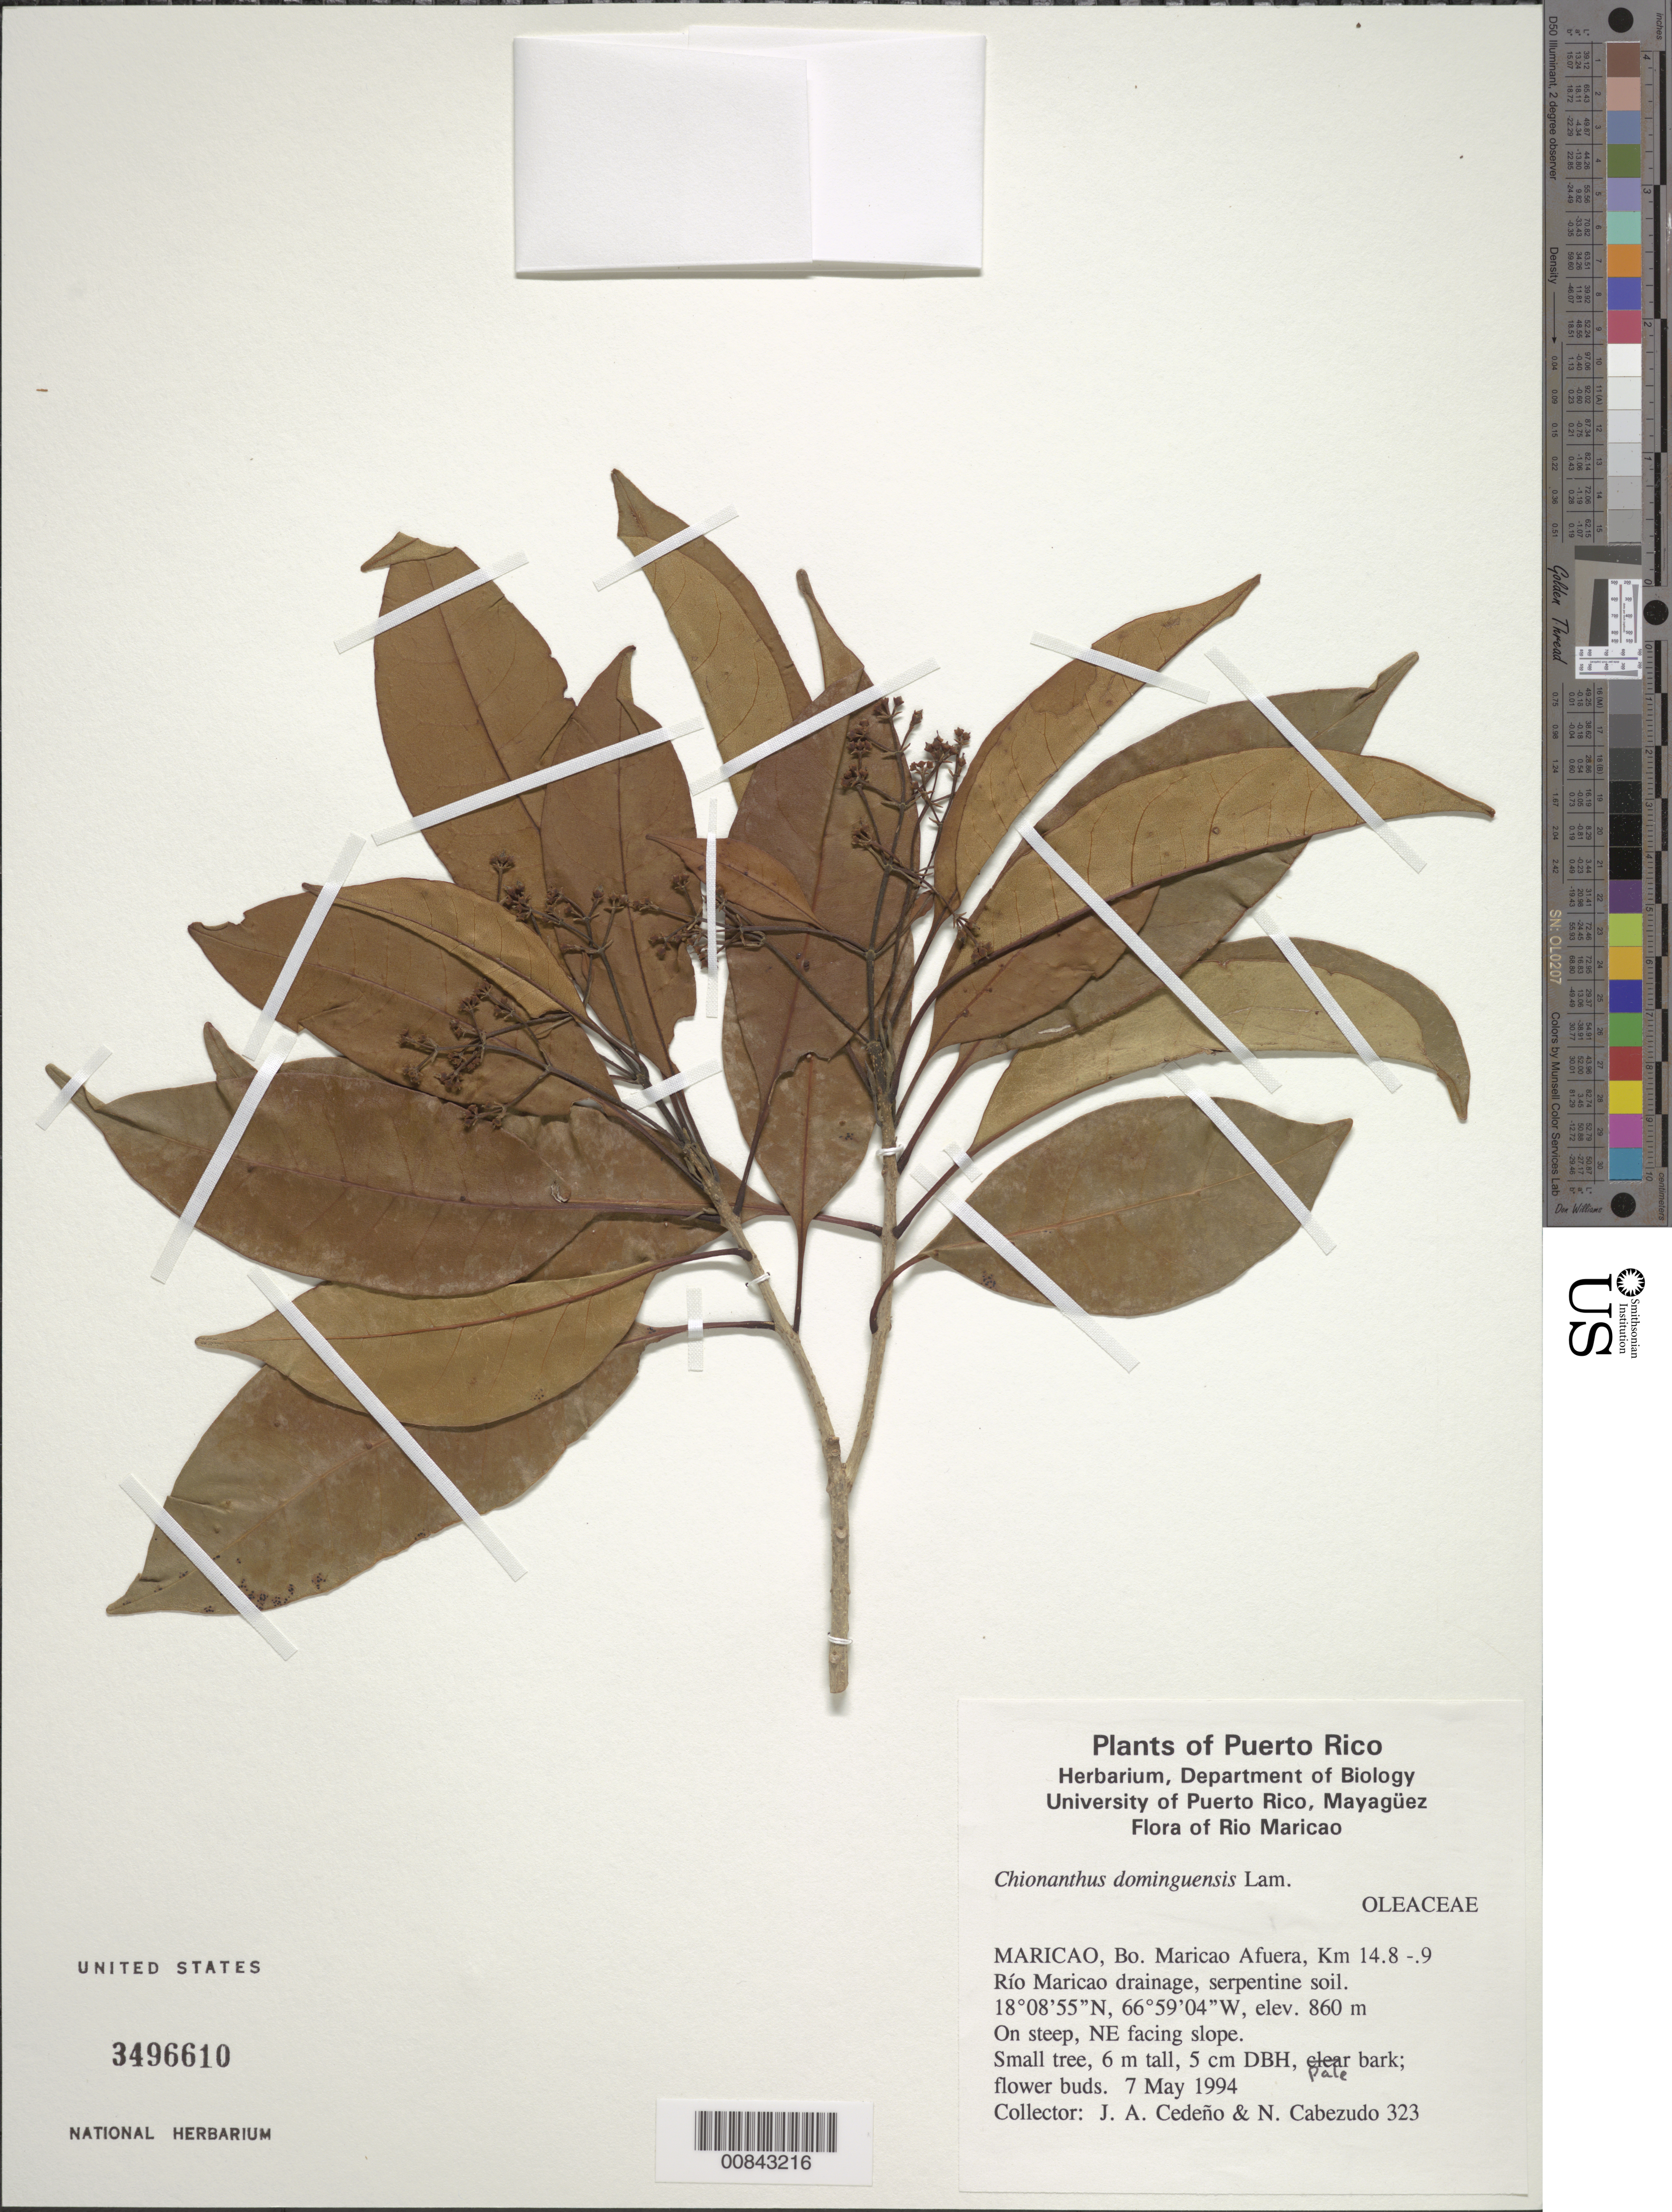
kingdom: Plantae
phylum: Tracheophyta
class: Magnoliopsida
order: Lamiales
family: Oleaceae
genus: Chionanthus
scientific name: Chionanthus domingensis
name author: Lam.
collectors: J. Cedeño & B. Cabezudo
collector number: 323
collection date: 1994-05-07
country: Puerto Rico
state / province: Maricao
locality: Rio Maricao, Bo. Maricao Afuera, Km 14.8-.9, Río Maricao drainage, serpentine soil. On steep, NE facing slope.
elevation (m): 860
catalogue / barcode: US 3496610